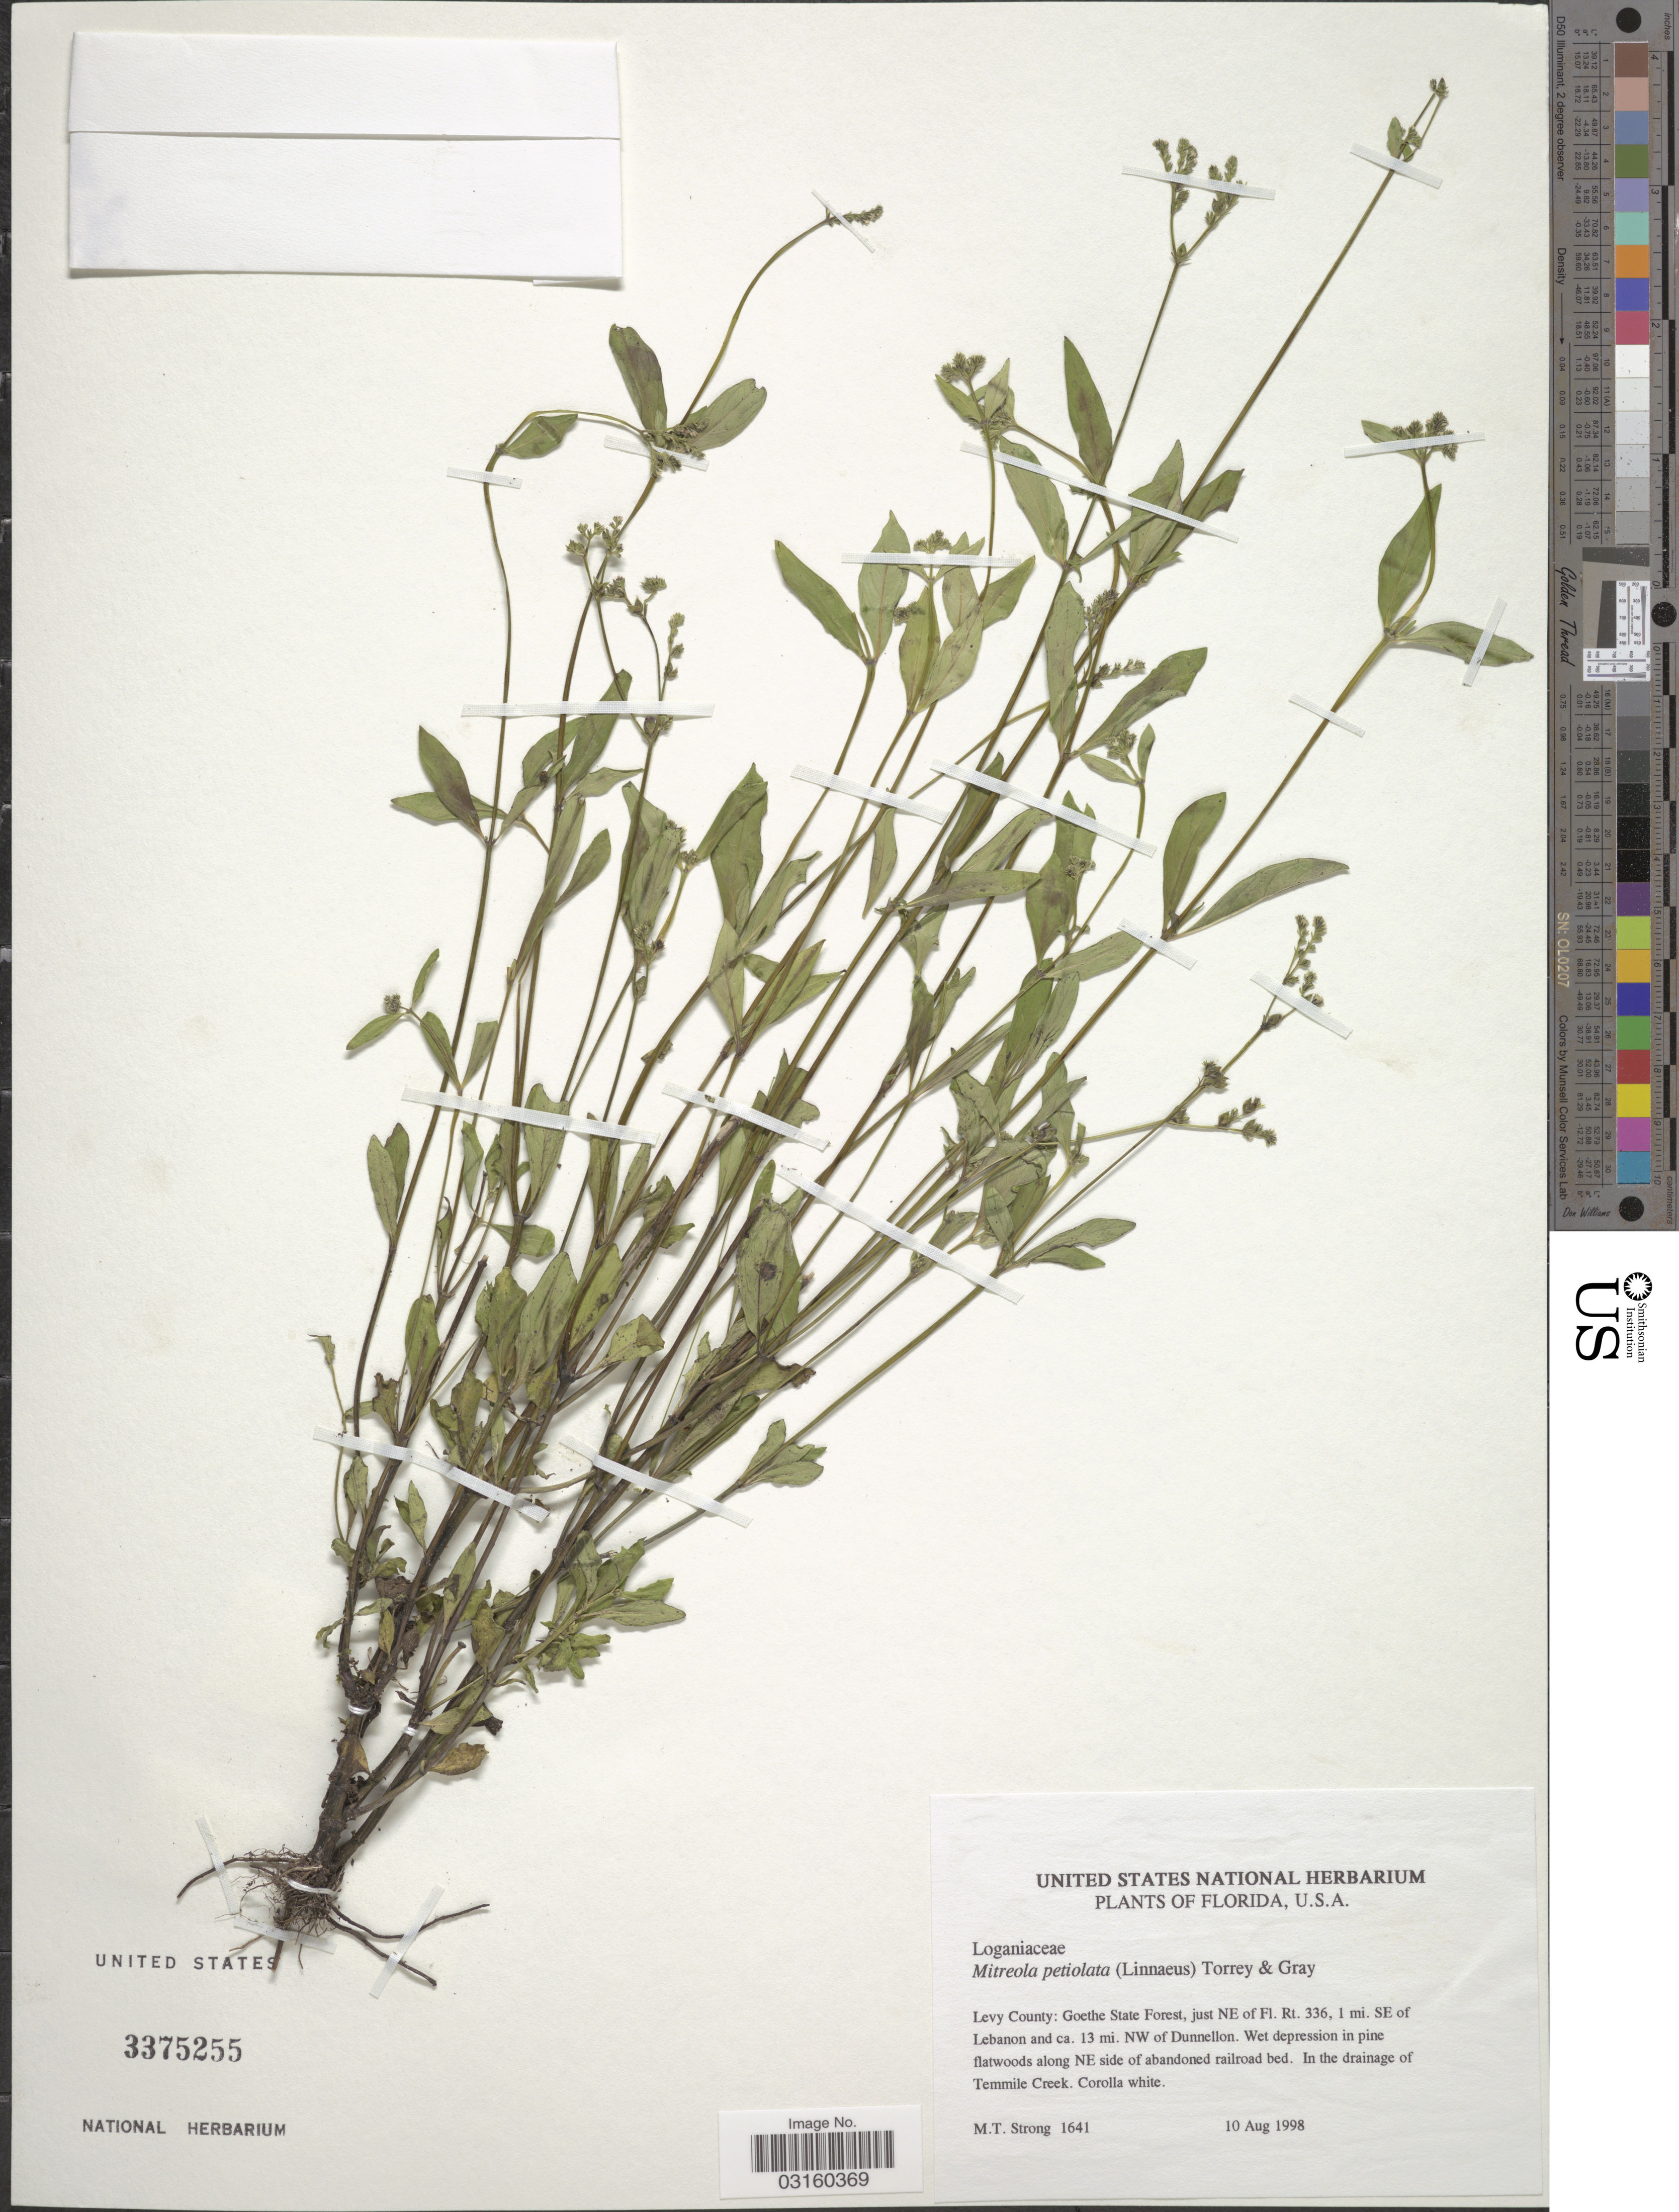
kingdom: Plantae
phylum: Tracheophyta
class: Magnoliopsida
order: Gentianales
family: Loganiaceae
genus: Mitreola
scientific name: Mitreola petiolata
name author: (J.F. Gmel.) Torr. & A. Gray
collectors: M. T. Strong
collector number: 1641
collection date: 1998-08-10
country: United States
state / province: Florida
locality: Levy County: Goethe State Forest, just NE of Fl. Rt. 336, 1 mi. SE of Lebanon and ca. 13 mi. NW of Dunnellon, Wet depression in pine flatwoods along NE side of abandoned railroad bed, In the drainage of Temmile Creek.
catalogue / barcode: US 3375255